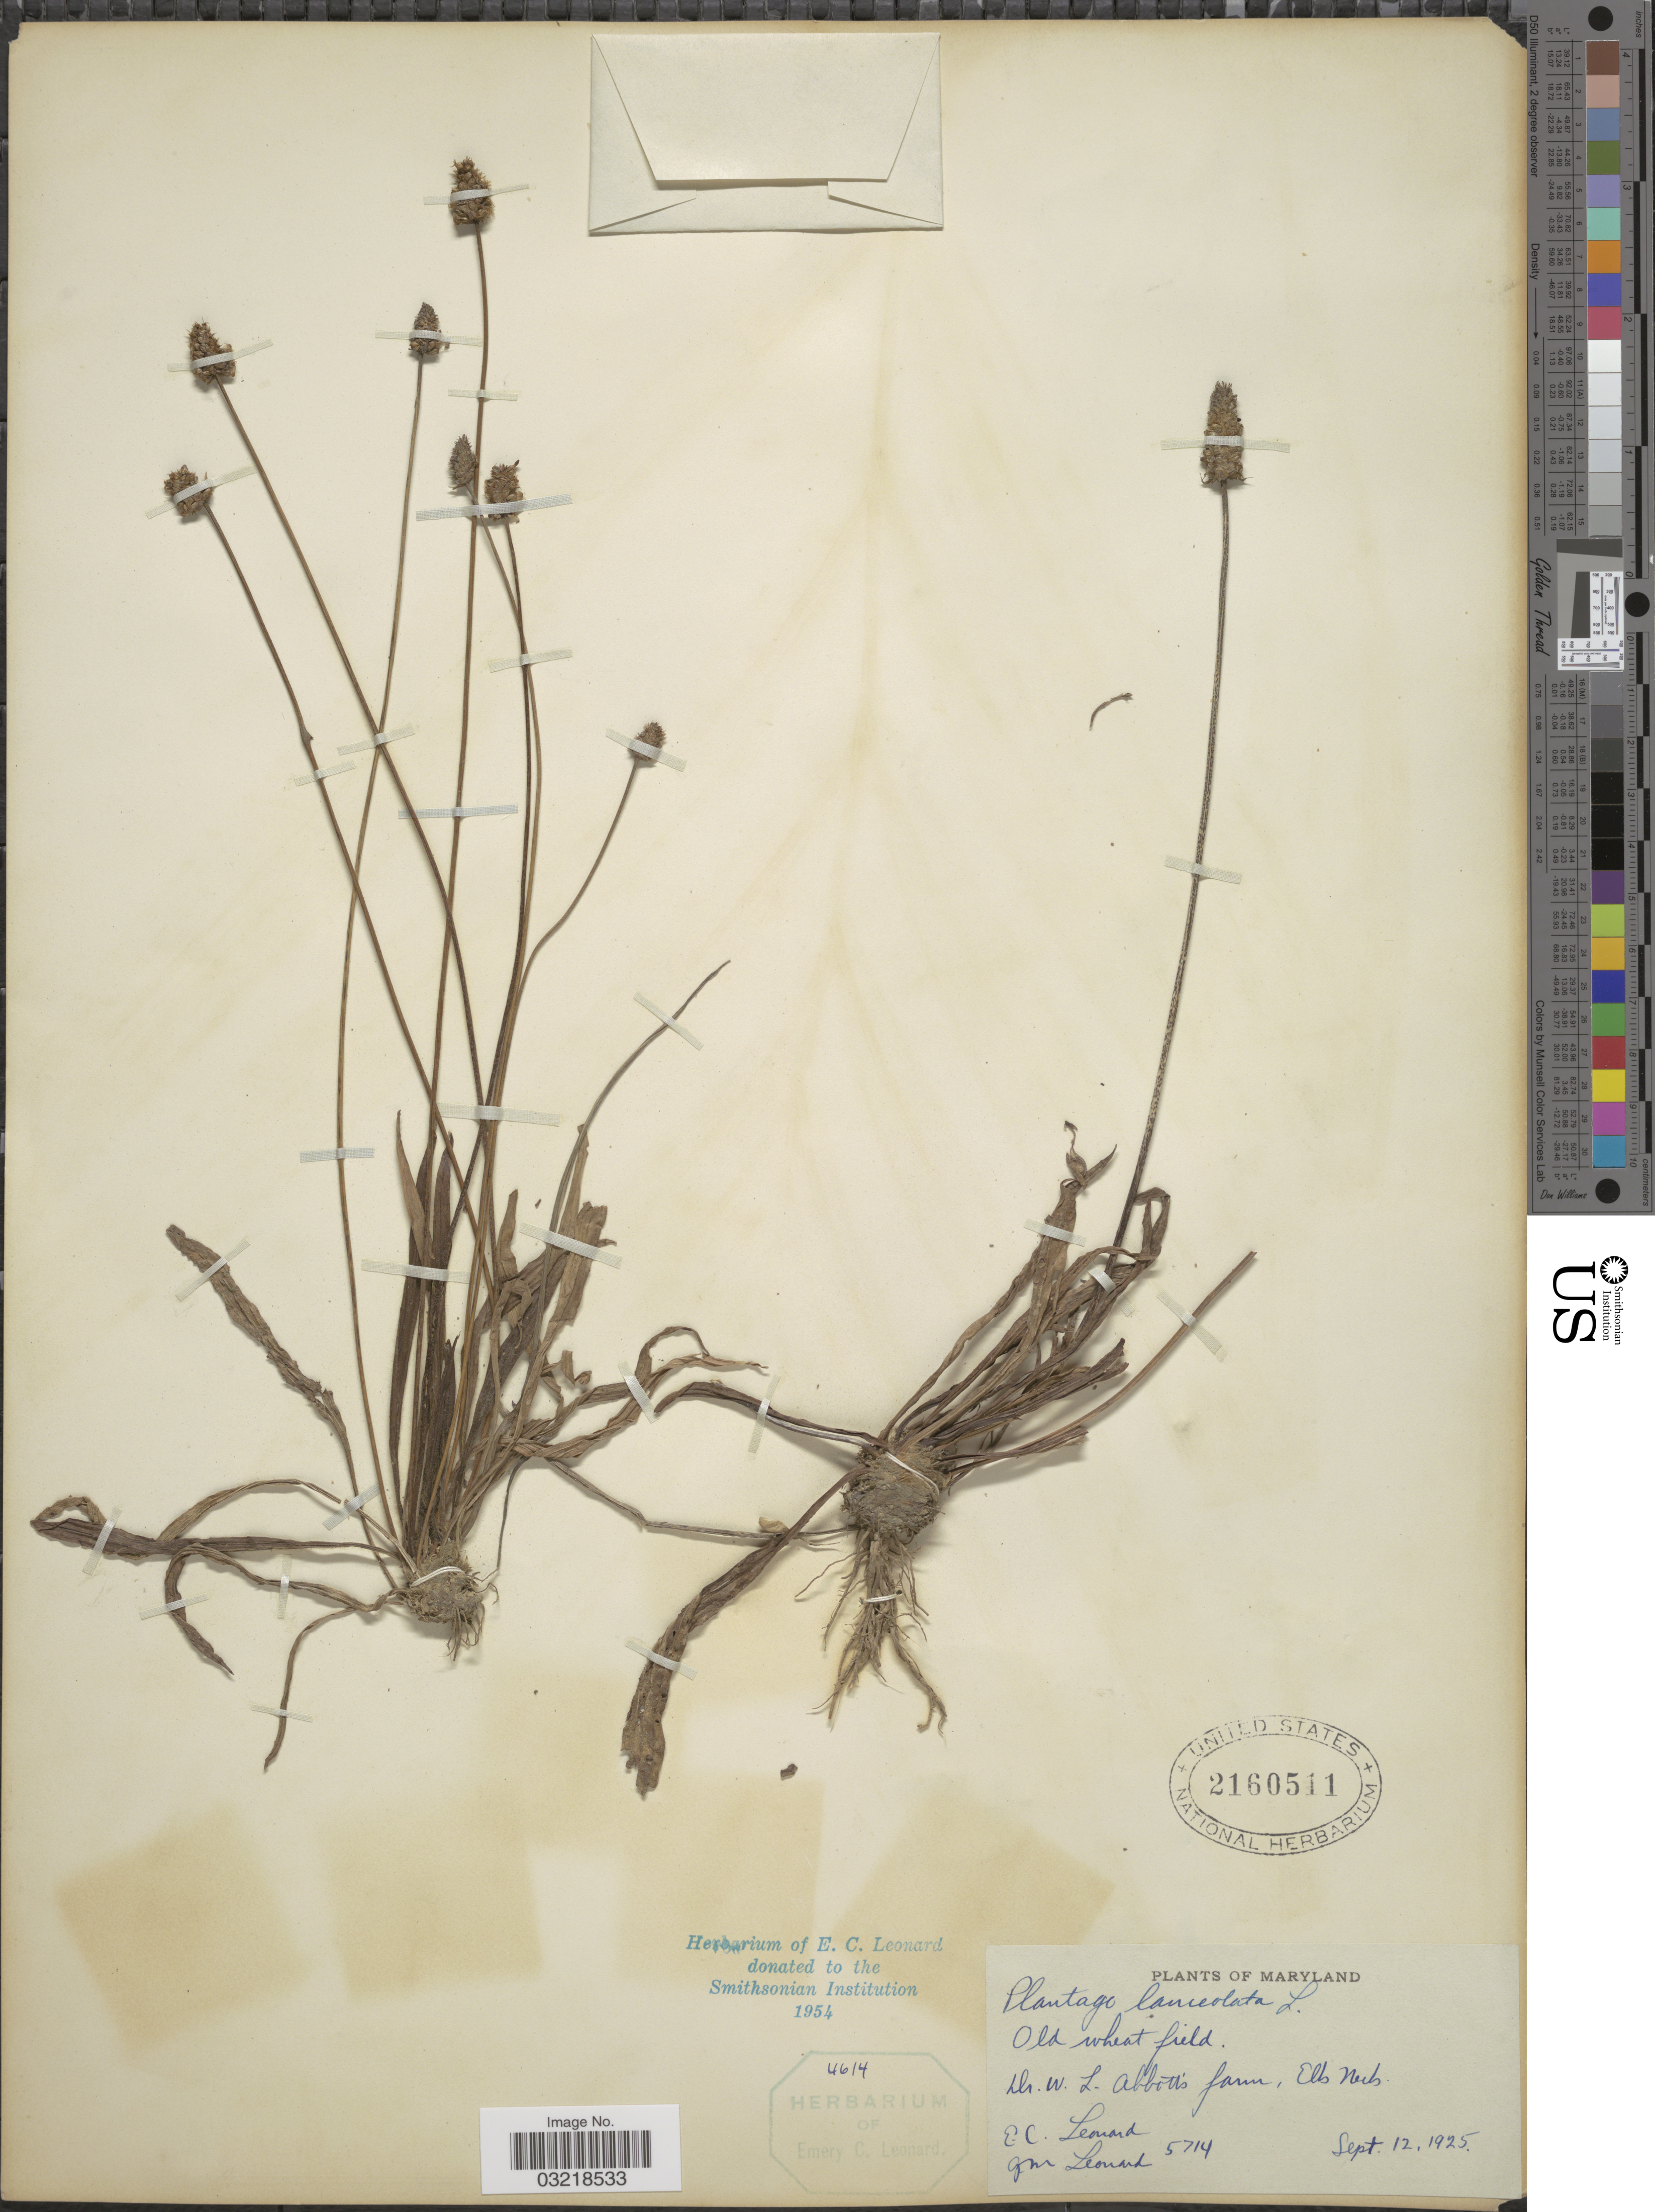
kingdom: Plantae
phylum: Tracheophyta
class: Magnoliopsida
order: Lamiales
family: Plantaginaceae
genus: Plantago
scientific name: Plantago lanceolata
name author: L.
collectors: E. C. Leonard & G. M. Leonard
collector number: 5714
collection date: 1925-09-12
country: United States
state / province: Maryland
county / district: Cecil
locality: Dr. W.L. Abbott's farm, Elk Neck.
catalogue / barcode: US 2160511